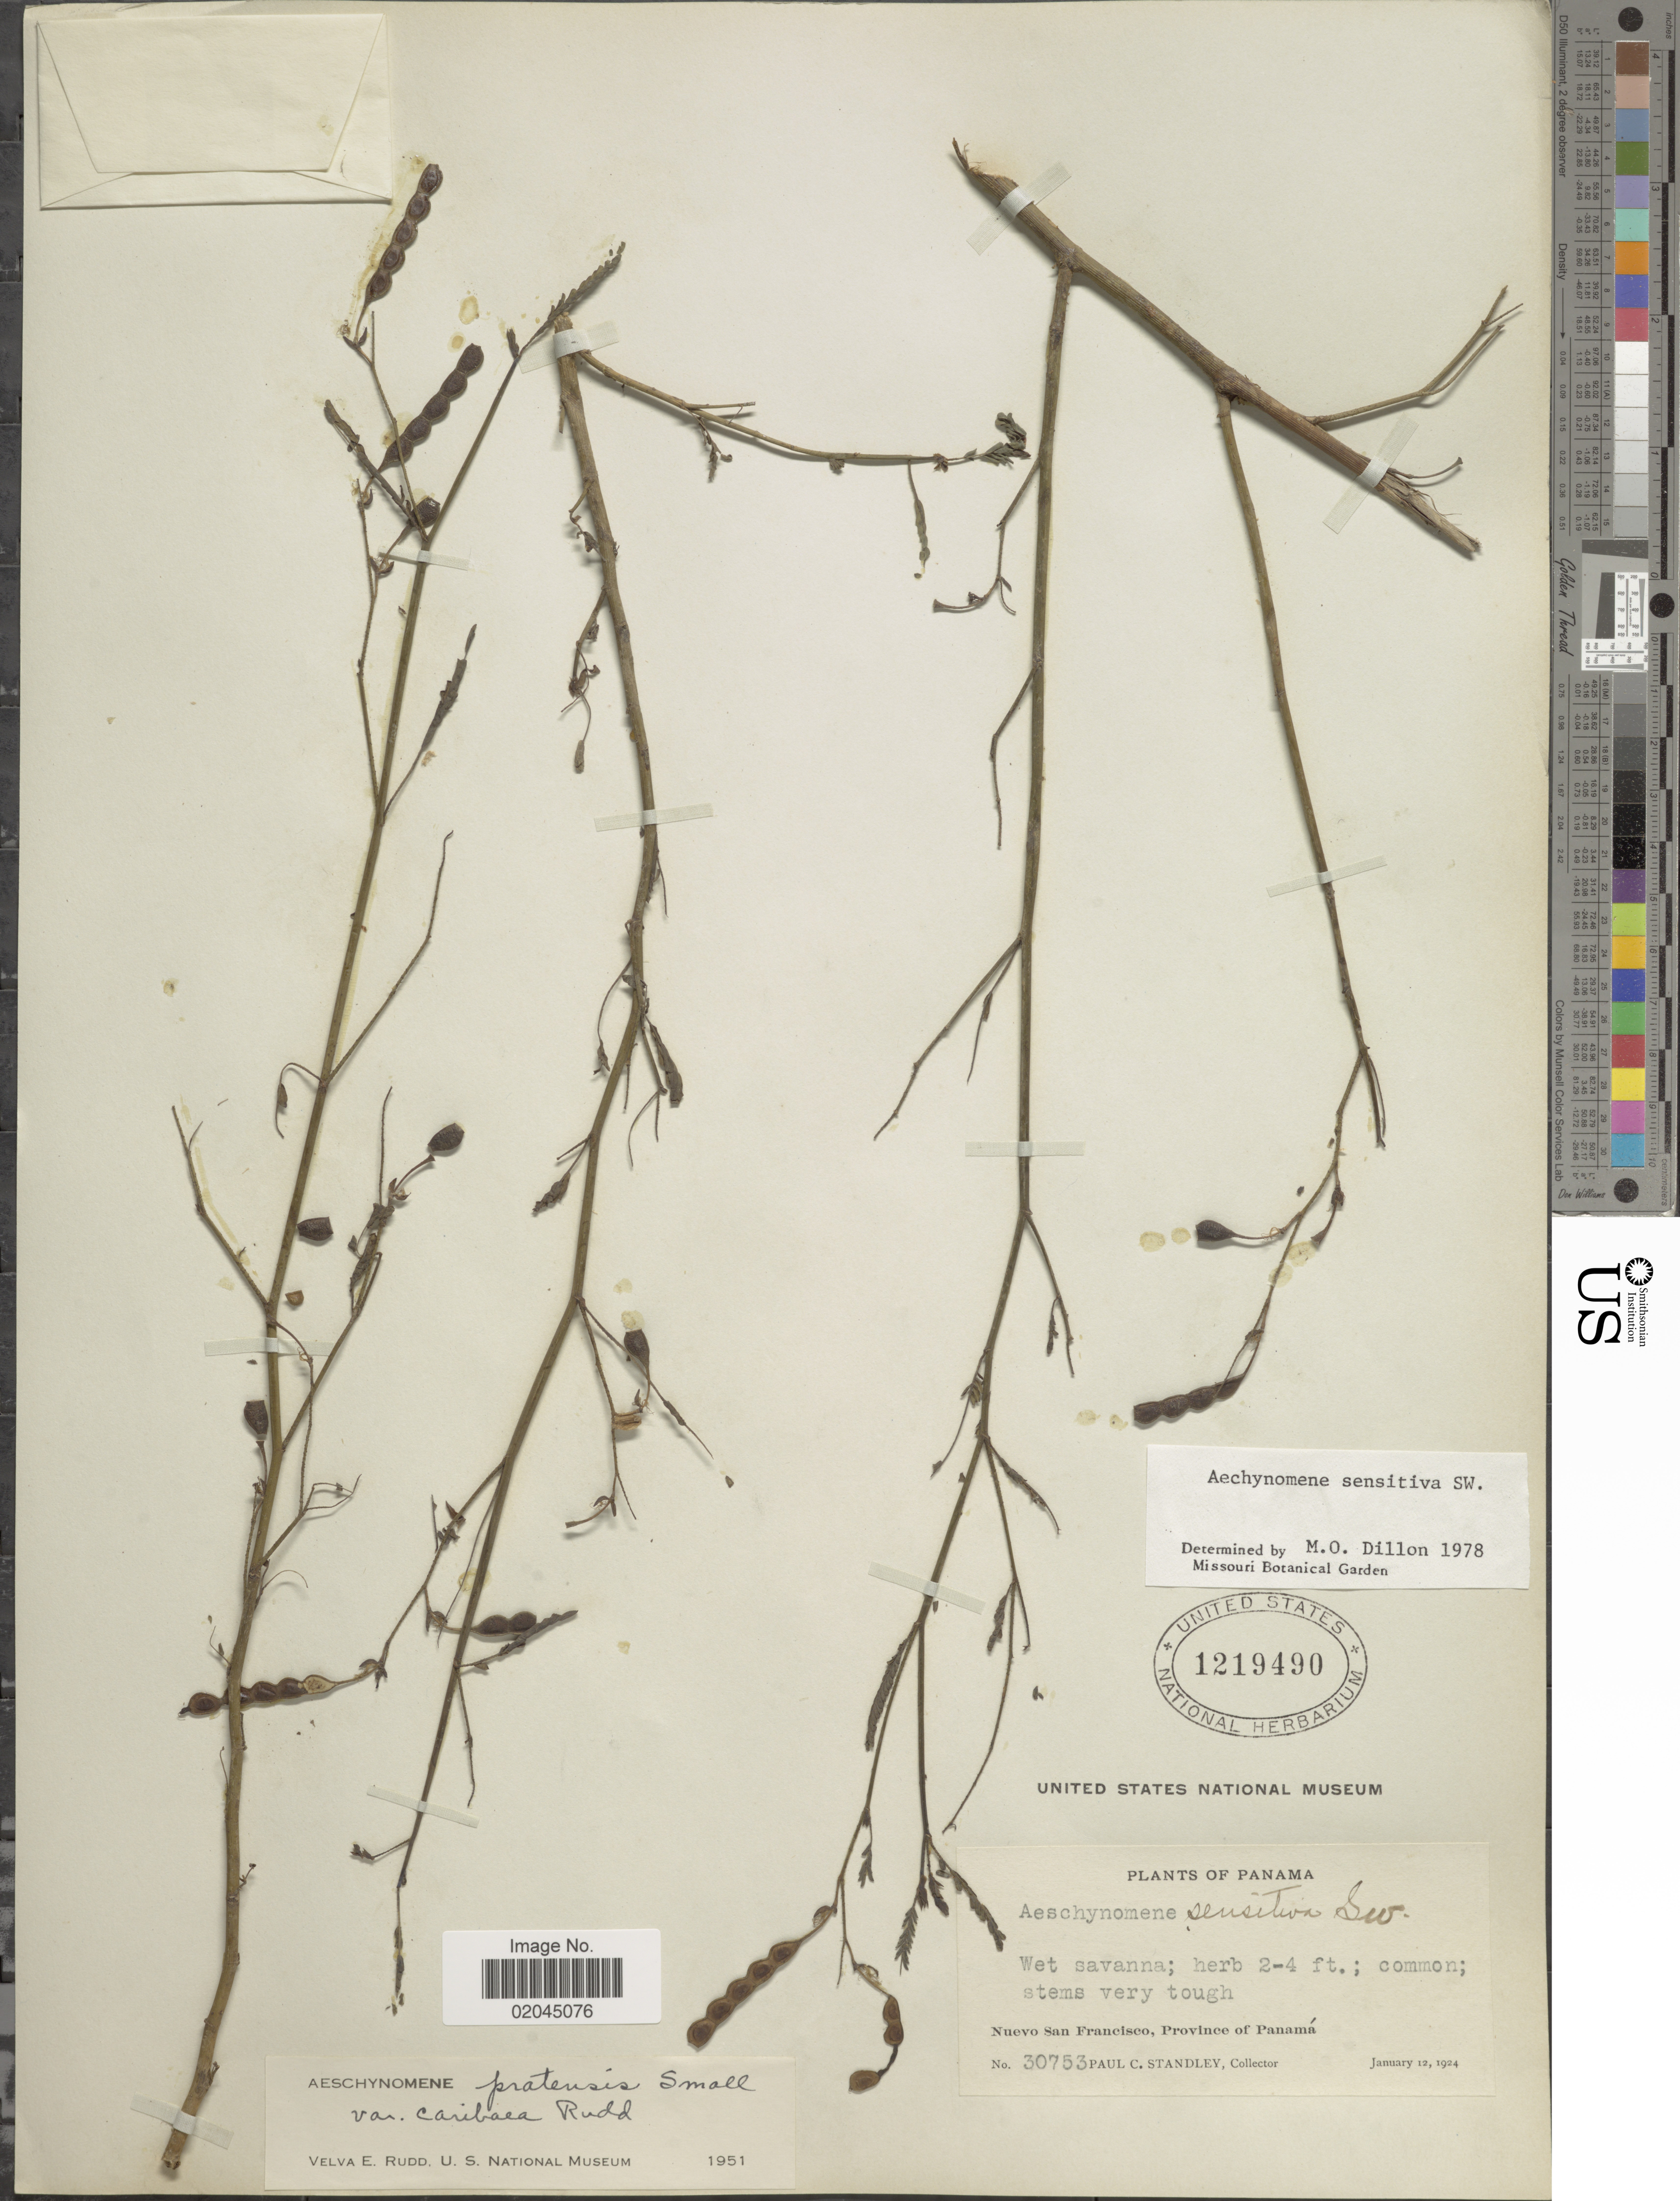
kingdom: Plantae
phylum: Tracheophyta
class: Magnoliopsida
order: Fabales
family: Fabaceae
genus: Aeschynomene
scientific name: Aeschynomene pratensis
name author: Small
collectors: P. C. Standley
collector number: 30753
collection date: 1924-01-12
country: Panama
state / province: Panamá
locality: Nuevo San Francisco, Province of Panama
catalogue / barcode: US 1219490